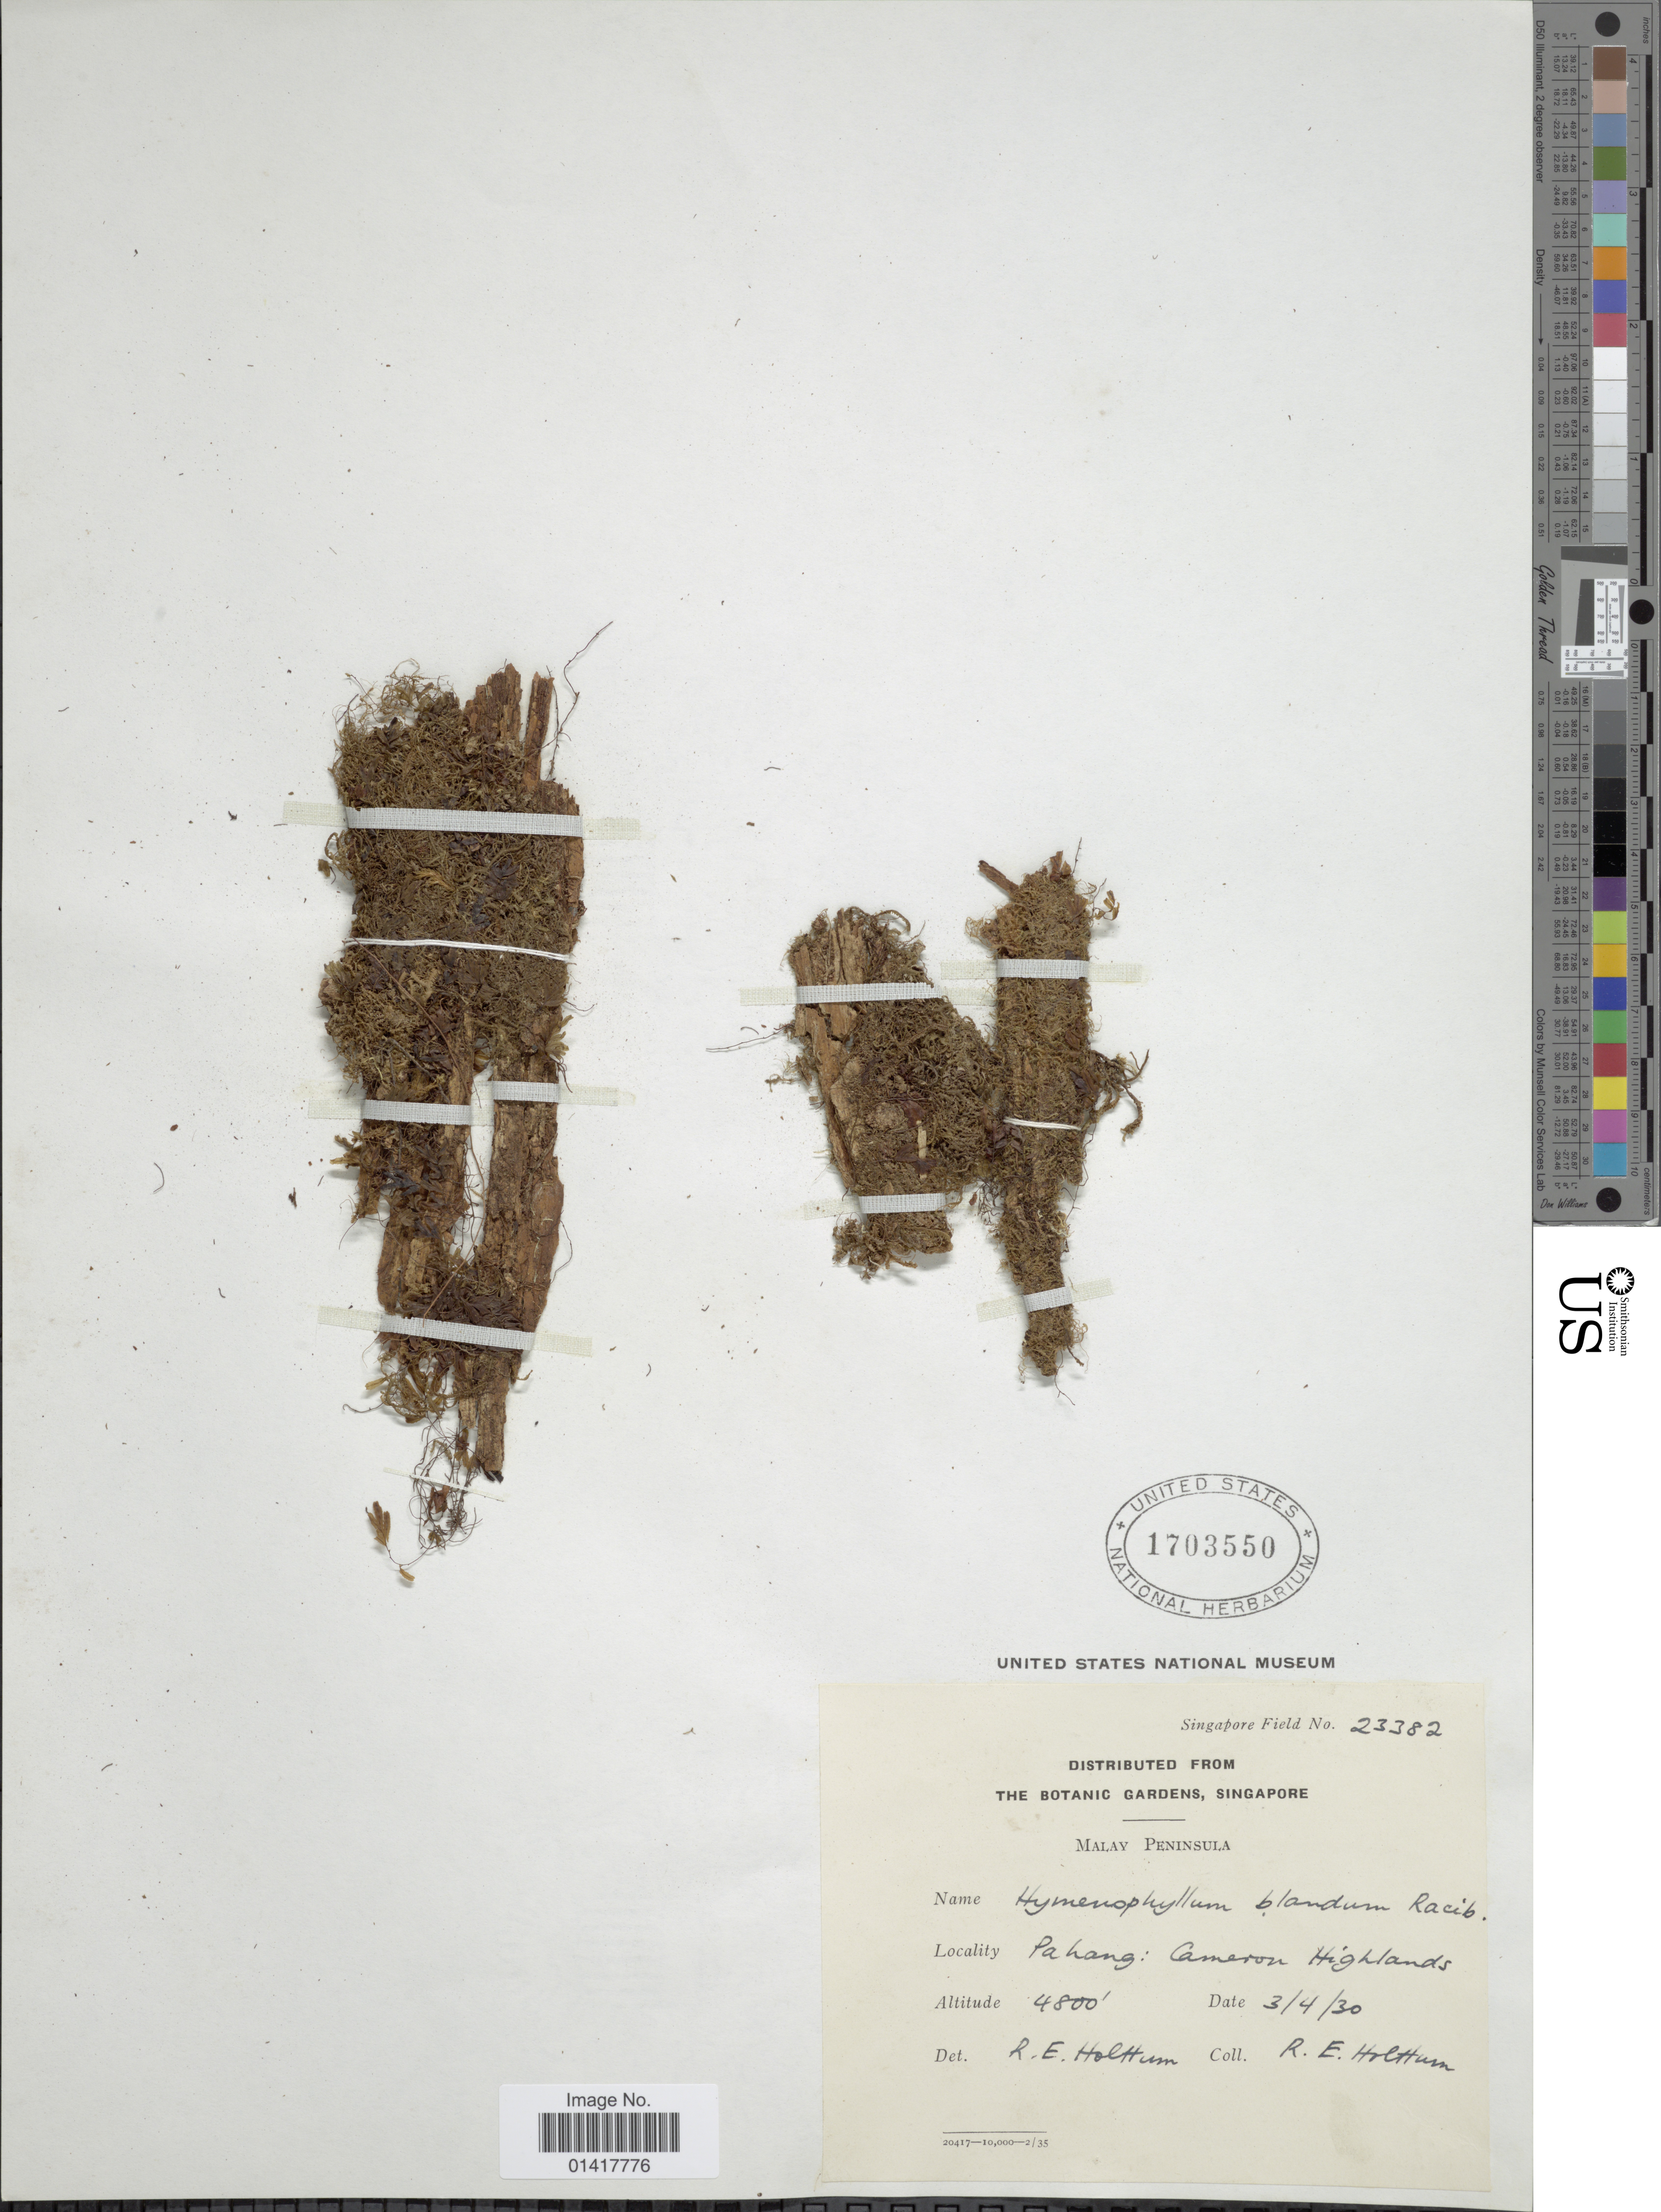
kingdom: Plantae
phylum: Tracheophyta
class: Polypodiopsida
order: Hymenophyllales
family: Hymenophyllaceae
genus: Hymenophyllum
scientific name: Hymenophyllum blandum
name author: Racib.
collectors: R. Hottum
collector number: Singapore Field 23382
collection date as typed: Transcribed d/m/y: 3/4/30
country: Malaysia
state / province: Pahang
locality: Malay Peninsula. Cameron Highlands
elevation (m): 1463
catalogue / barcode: US 1703550